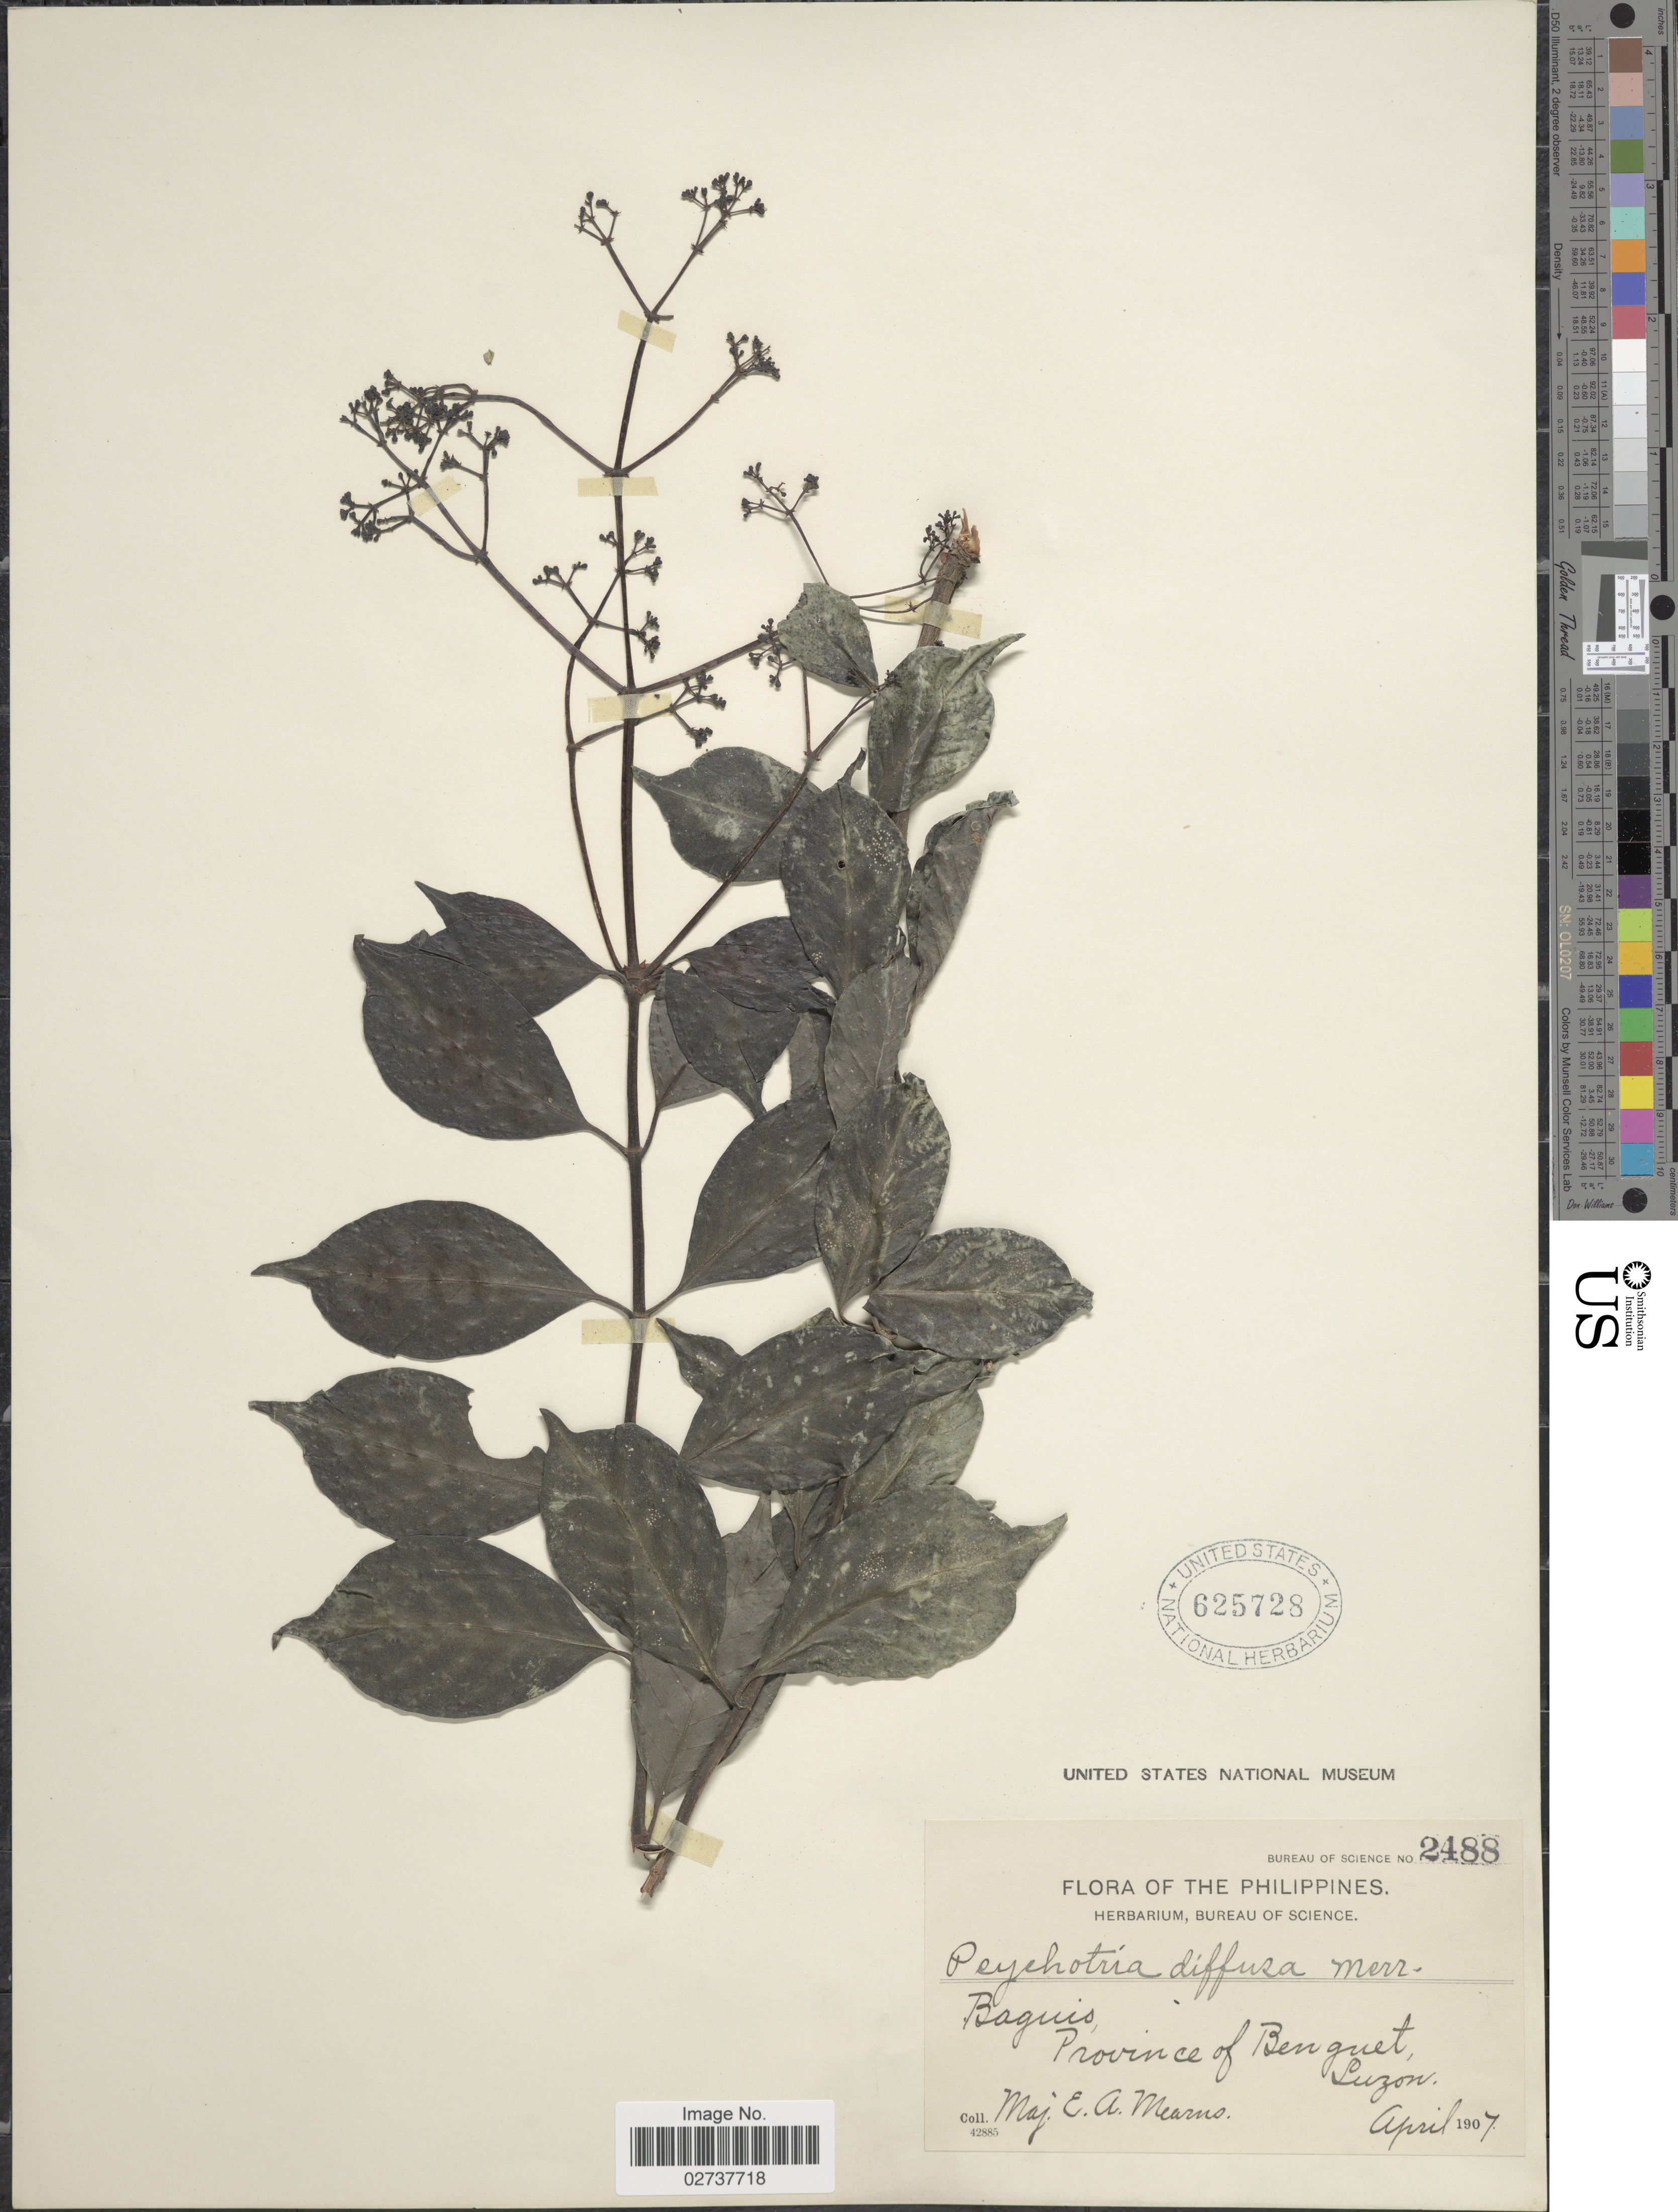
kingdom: Plantae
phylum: Tracheophyta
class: Magnoliopsida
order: Gentianales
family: Rubiaceae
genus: Psychotria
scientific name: Psychotria diffusa var. diffusa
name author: Merr.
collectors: E. A. Mearns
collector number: Bureau of Science 2488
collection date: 1907-04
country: Philippines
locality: Baguis, Province of Benguet, Luzon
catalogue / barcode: US 625728